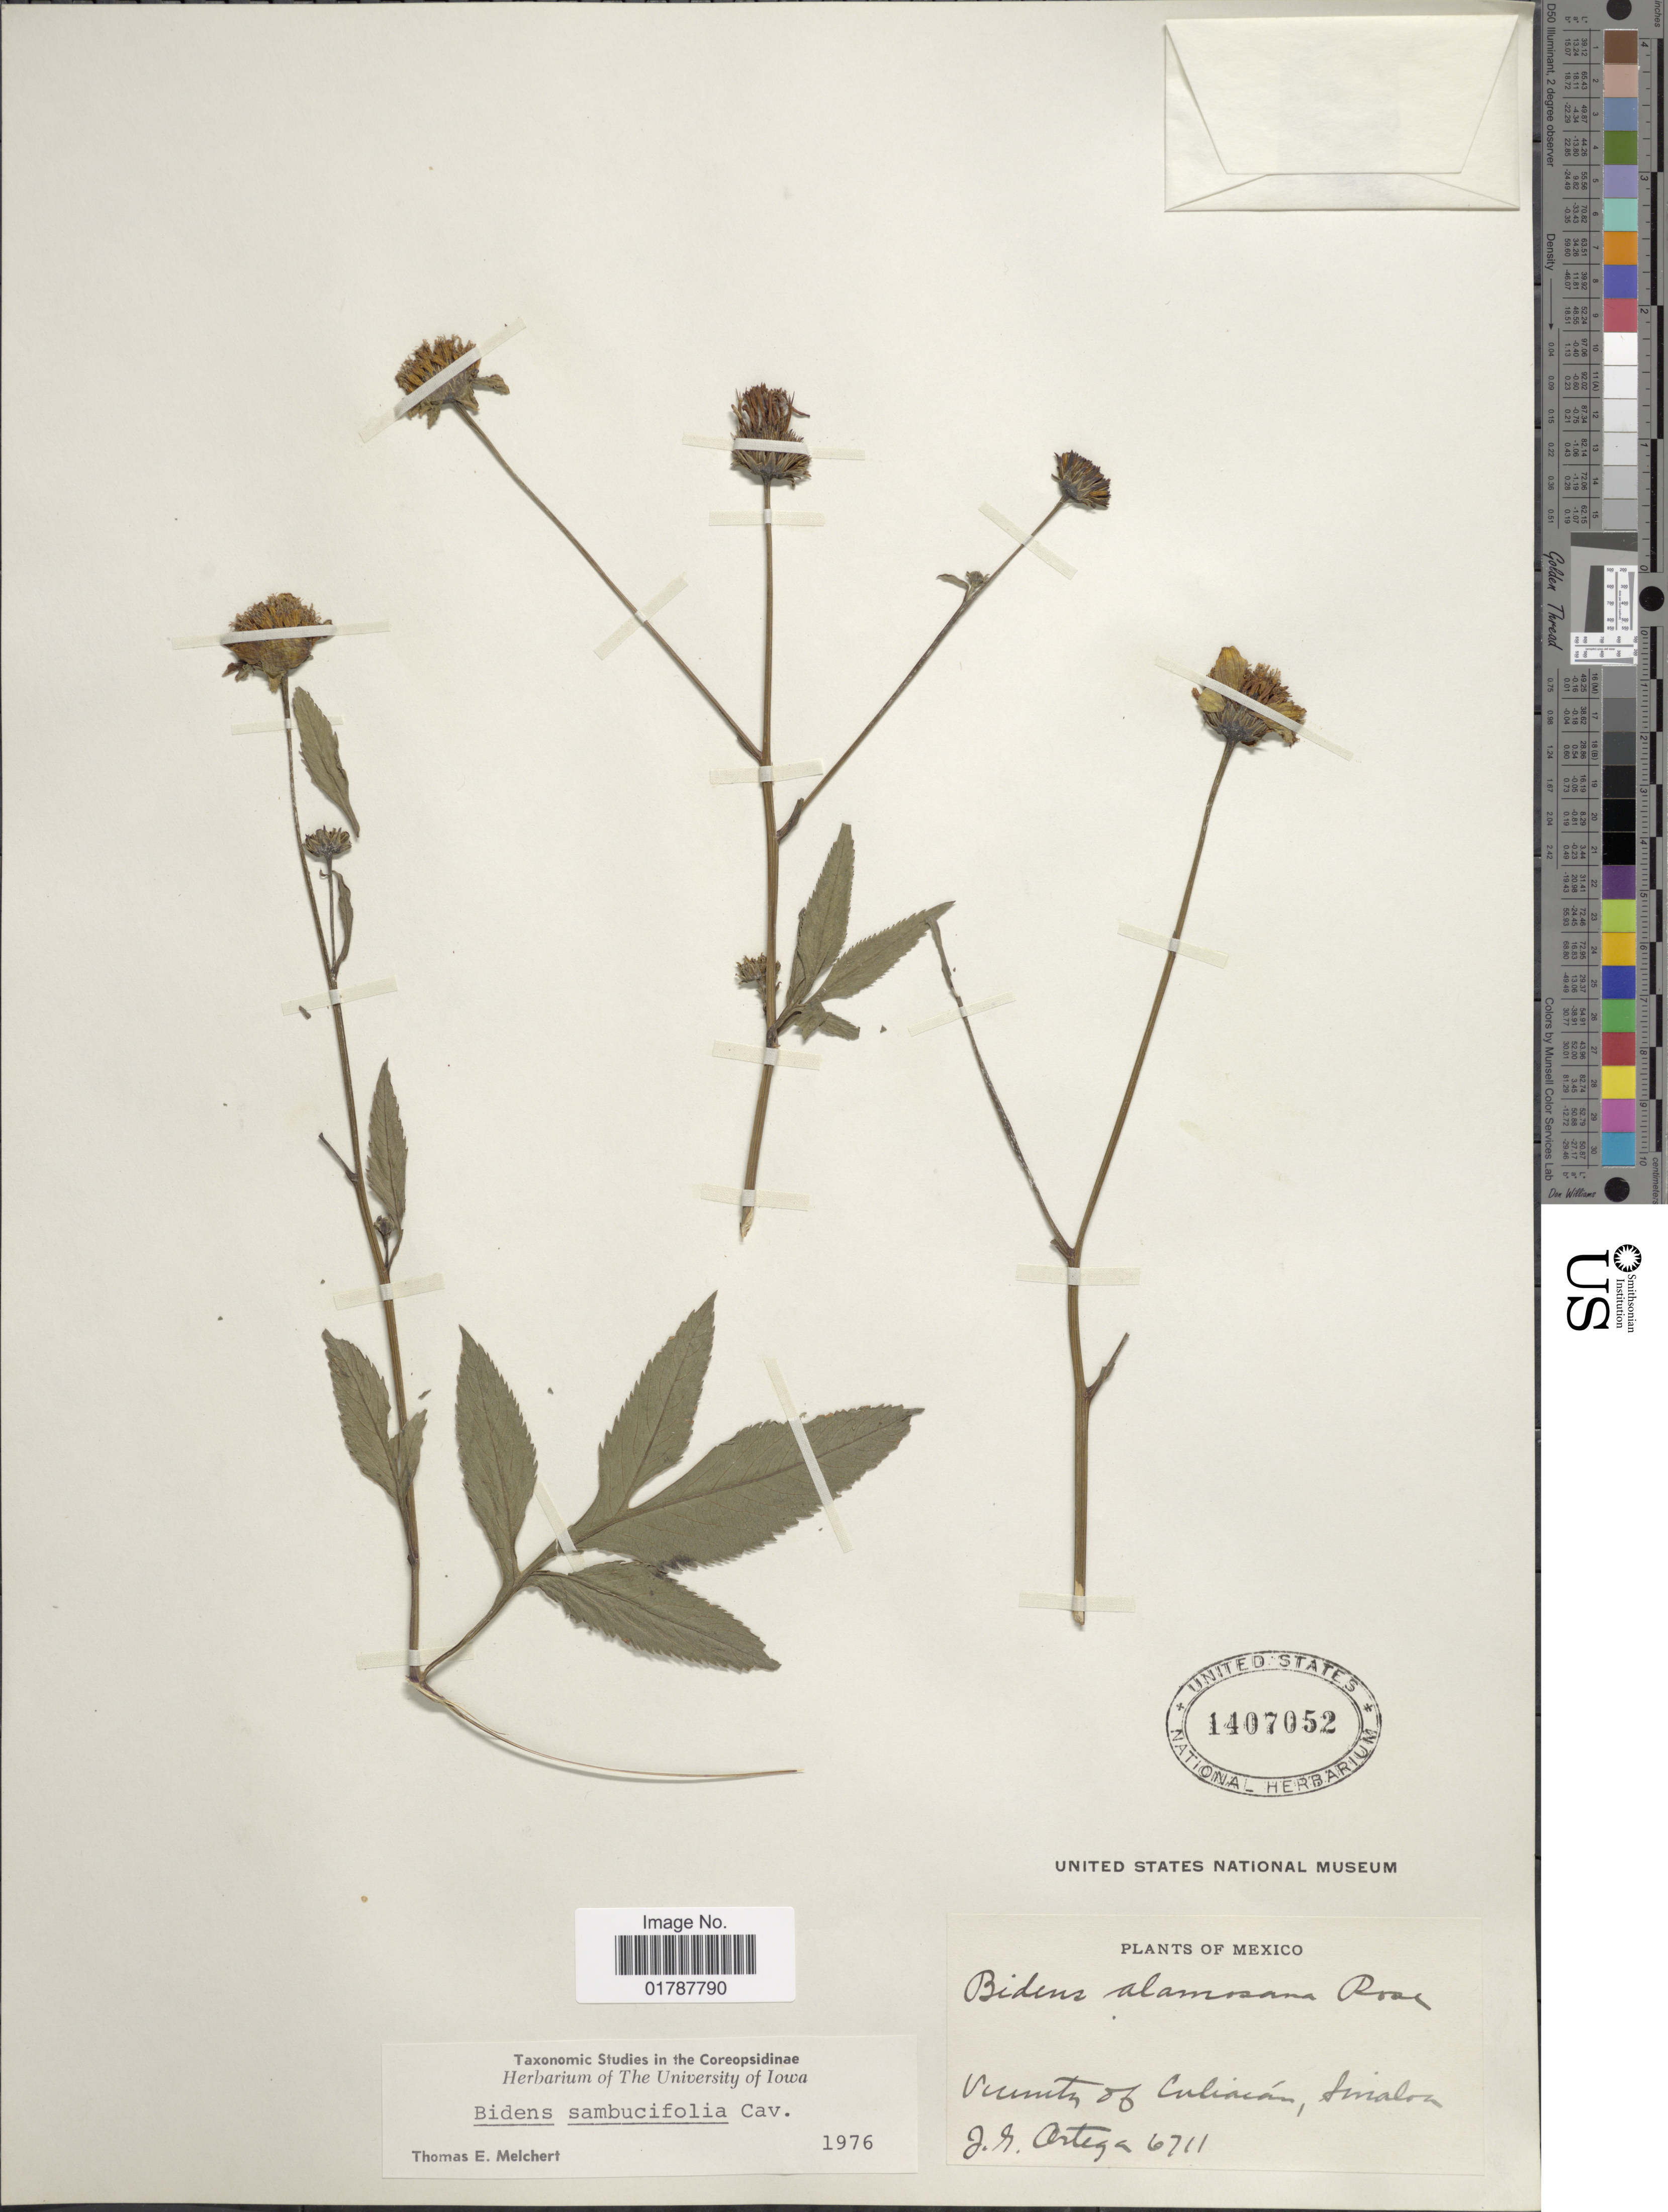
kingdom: Plantae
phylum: Tracheophyta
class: Magnoliopsida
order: Asterales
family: Asteraceae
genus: Bidens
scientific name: Bidens sambucifolia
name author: Cav.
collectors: J. S. Ortega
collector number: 6711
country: Mexico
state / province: Sinaloa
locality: Vicinity of Culiacan, Sinaloa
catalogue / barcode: US 1407052